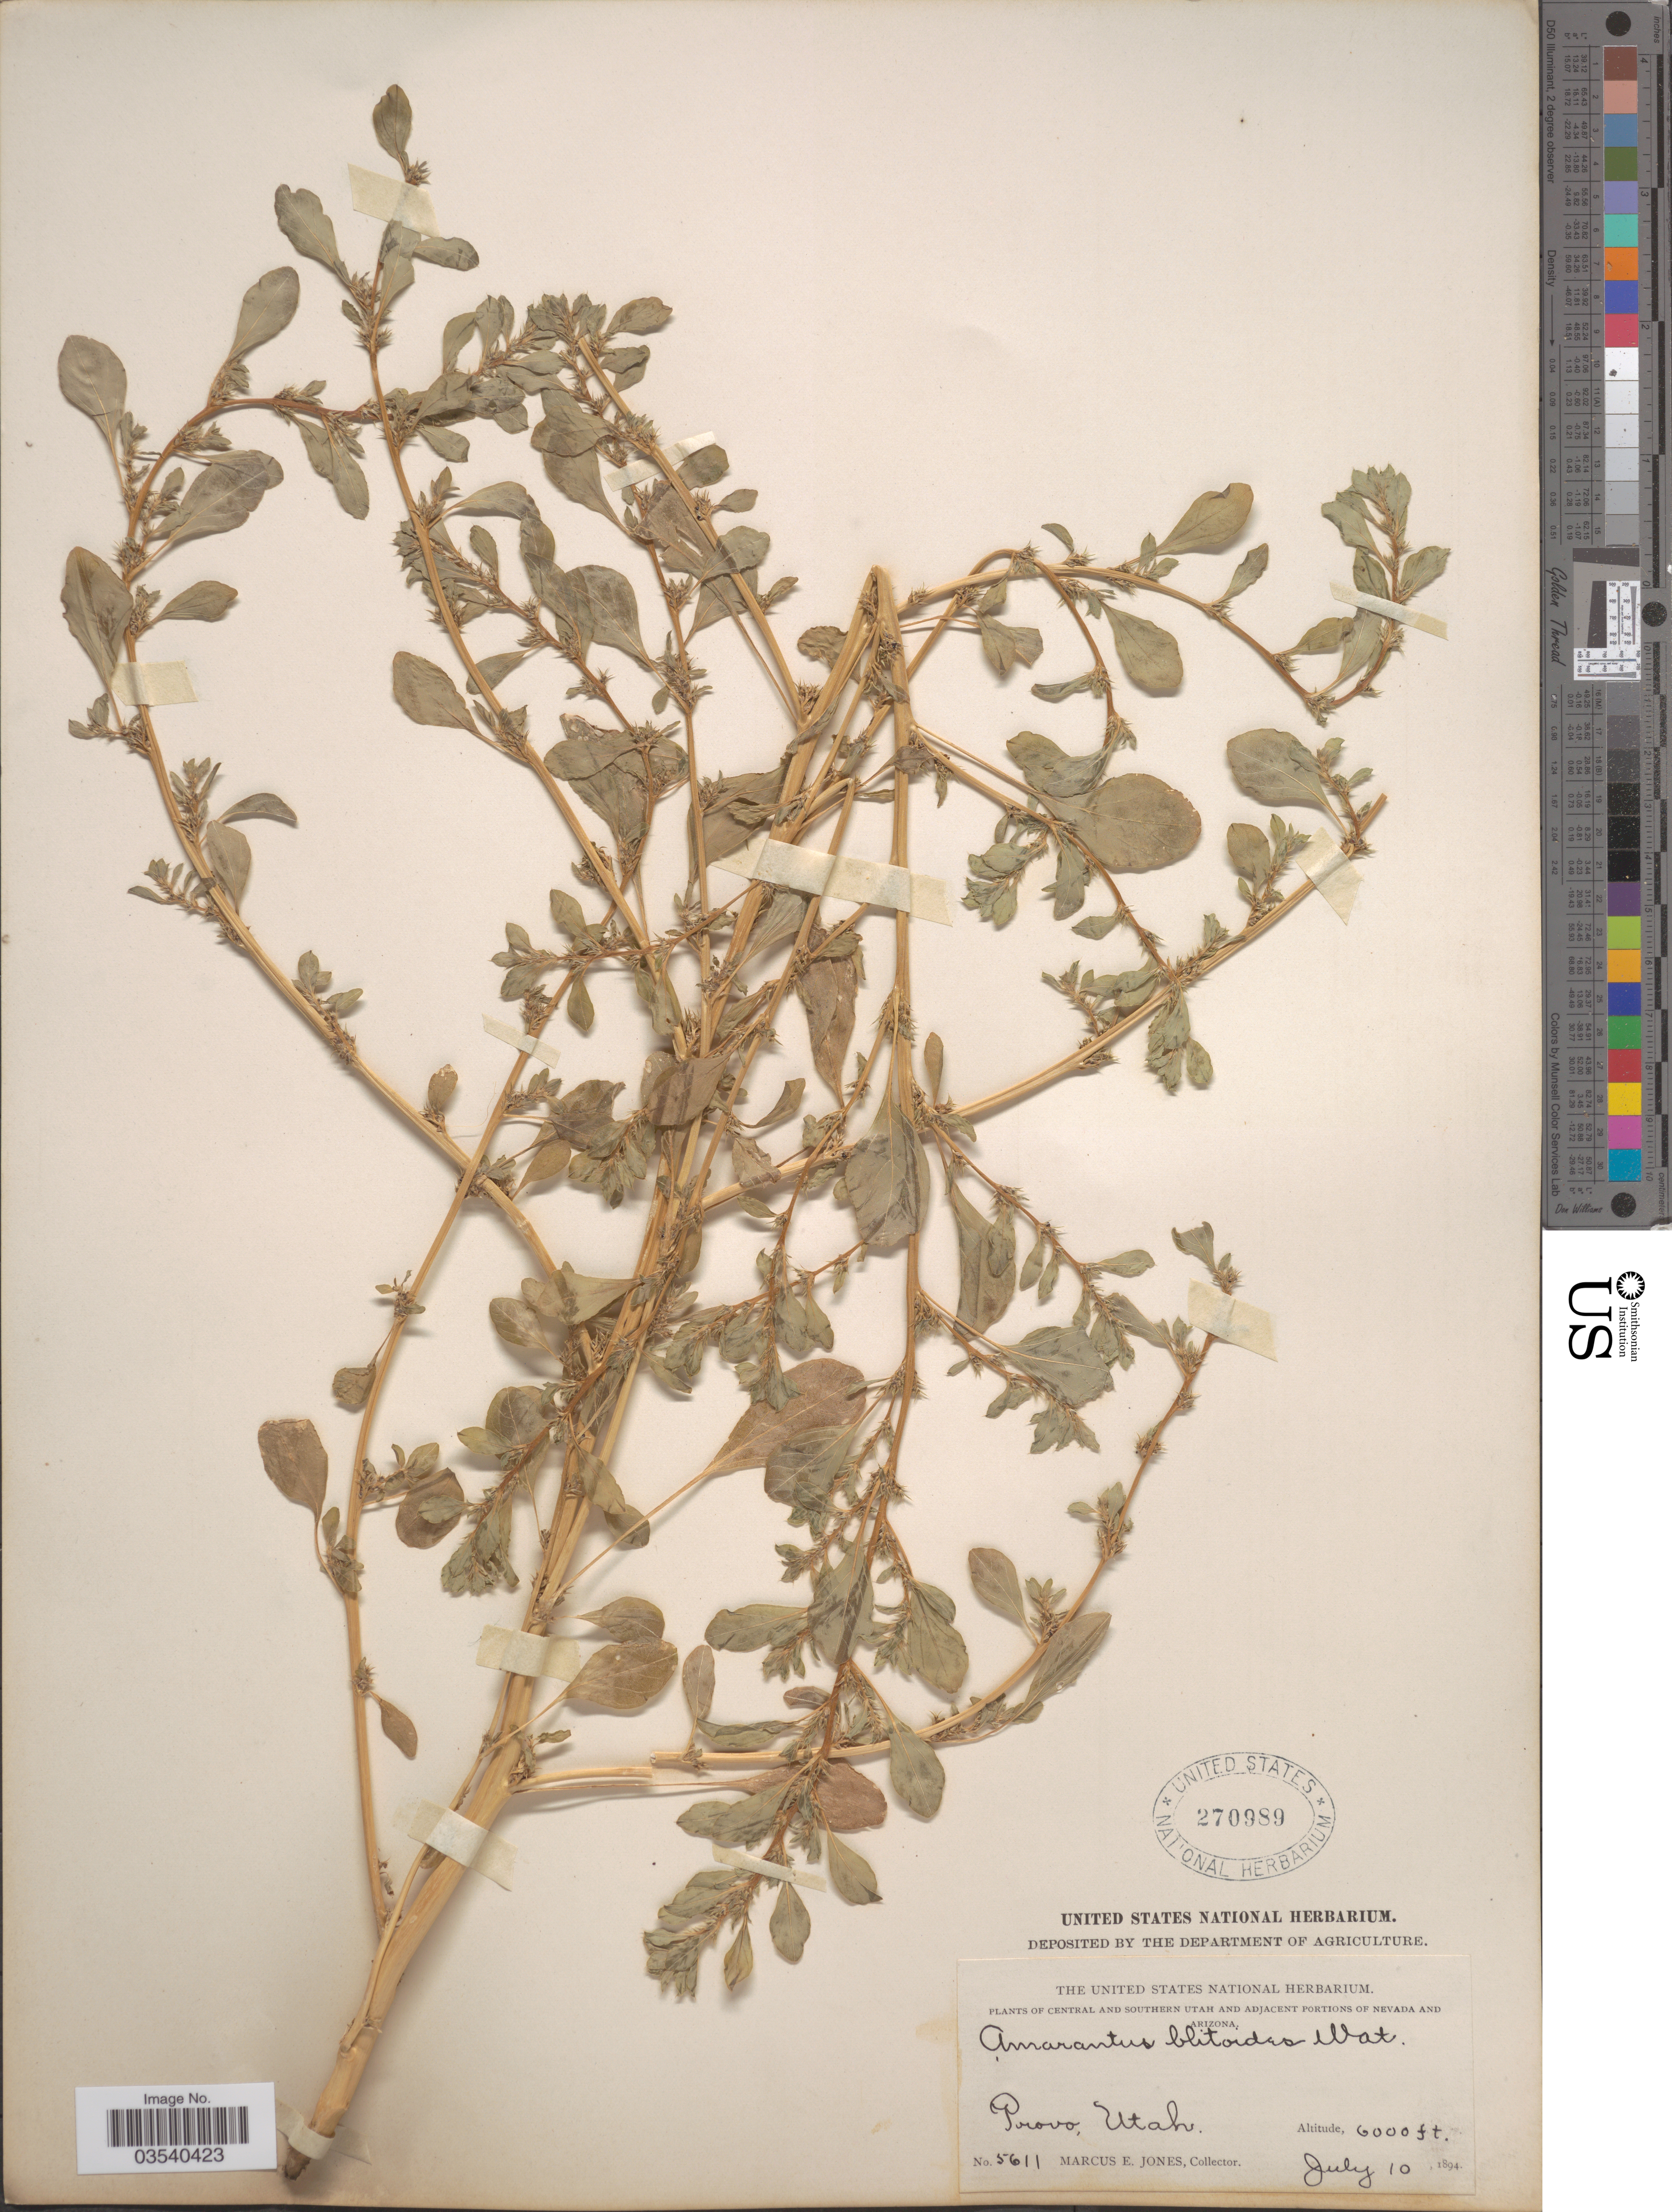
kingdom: Plantae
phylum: Tracheophyta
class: Magnoliopsida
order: Caryophyllales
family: Amaranthaceae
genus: Amaranthus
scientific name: Amaranthus graecizans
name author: L.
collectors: M. E. Jones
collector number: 5611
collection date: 1894-07-10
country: United States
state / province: Utah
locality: Central and Southern Utah. Provo.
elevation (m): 1829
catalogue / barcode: US 270989